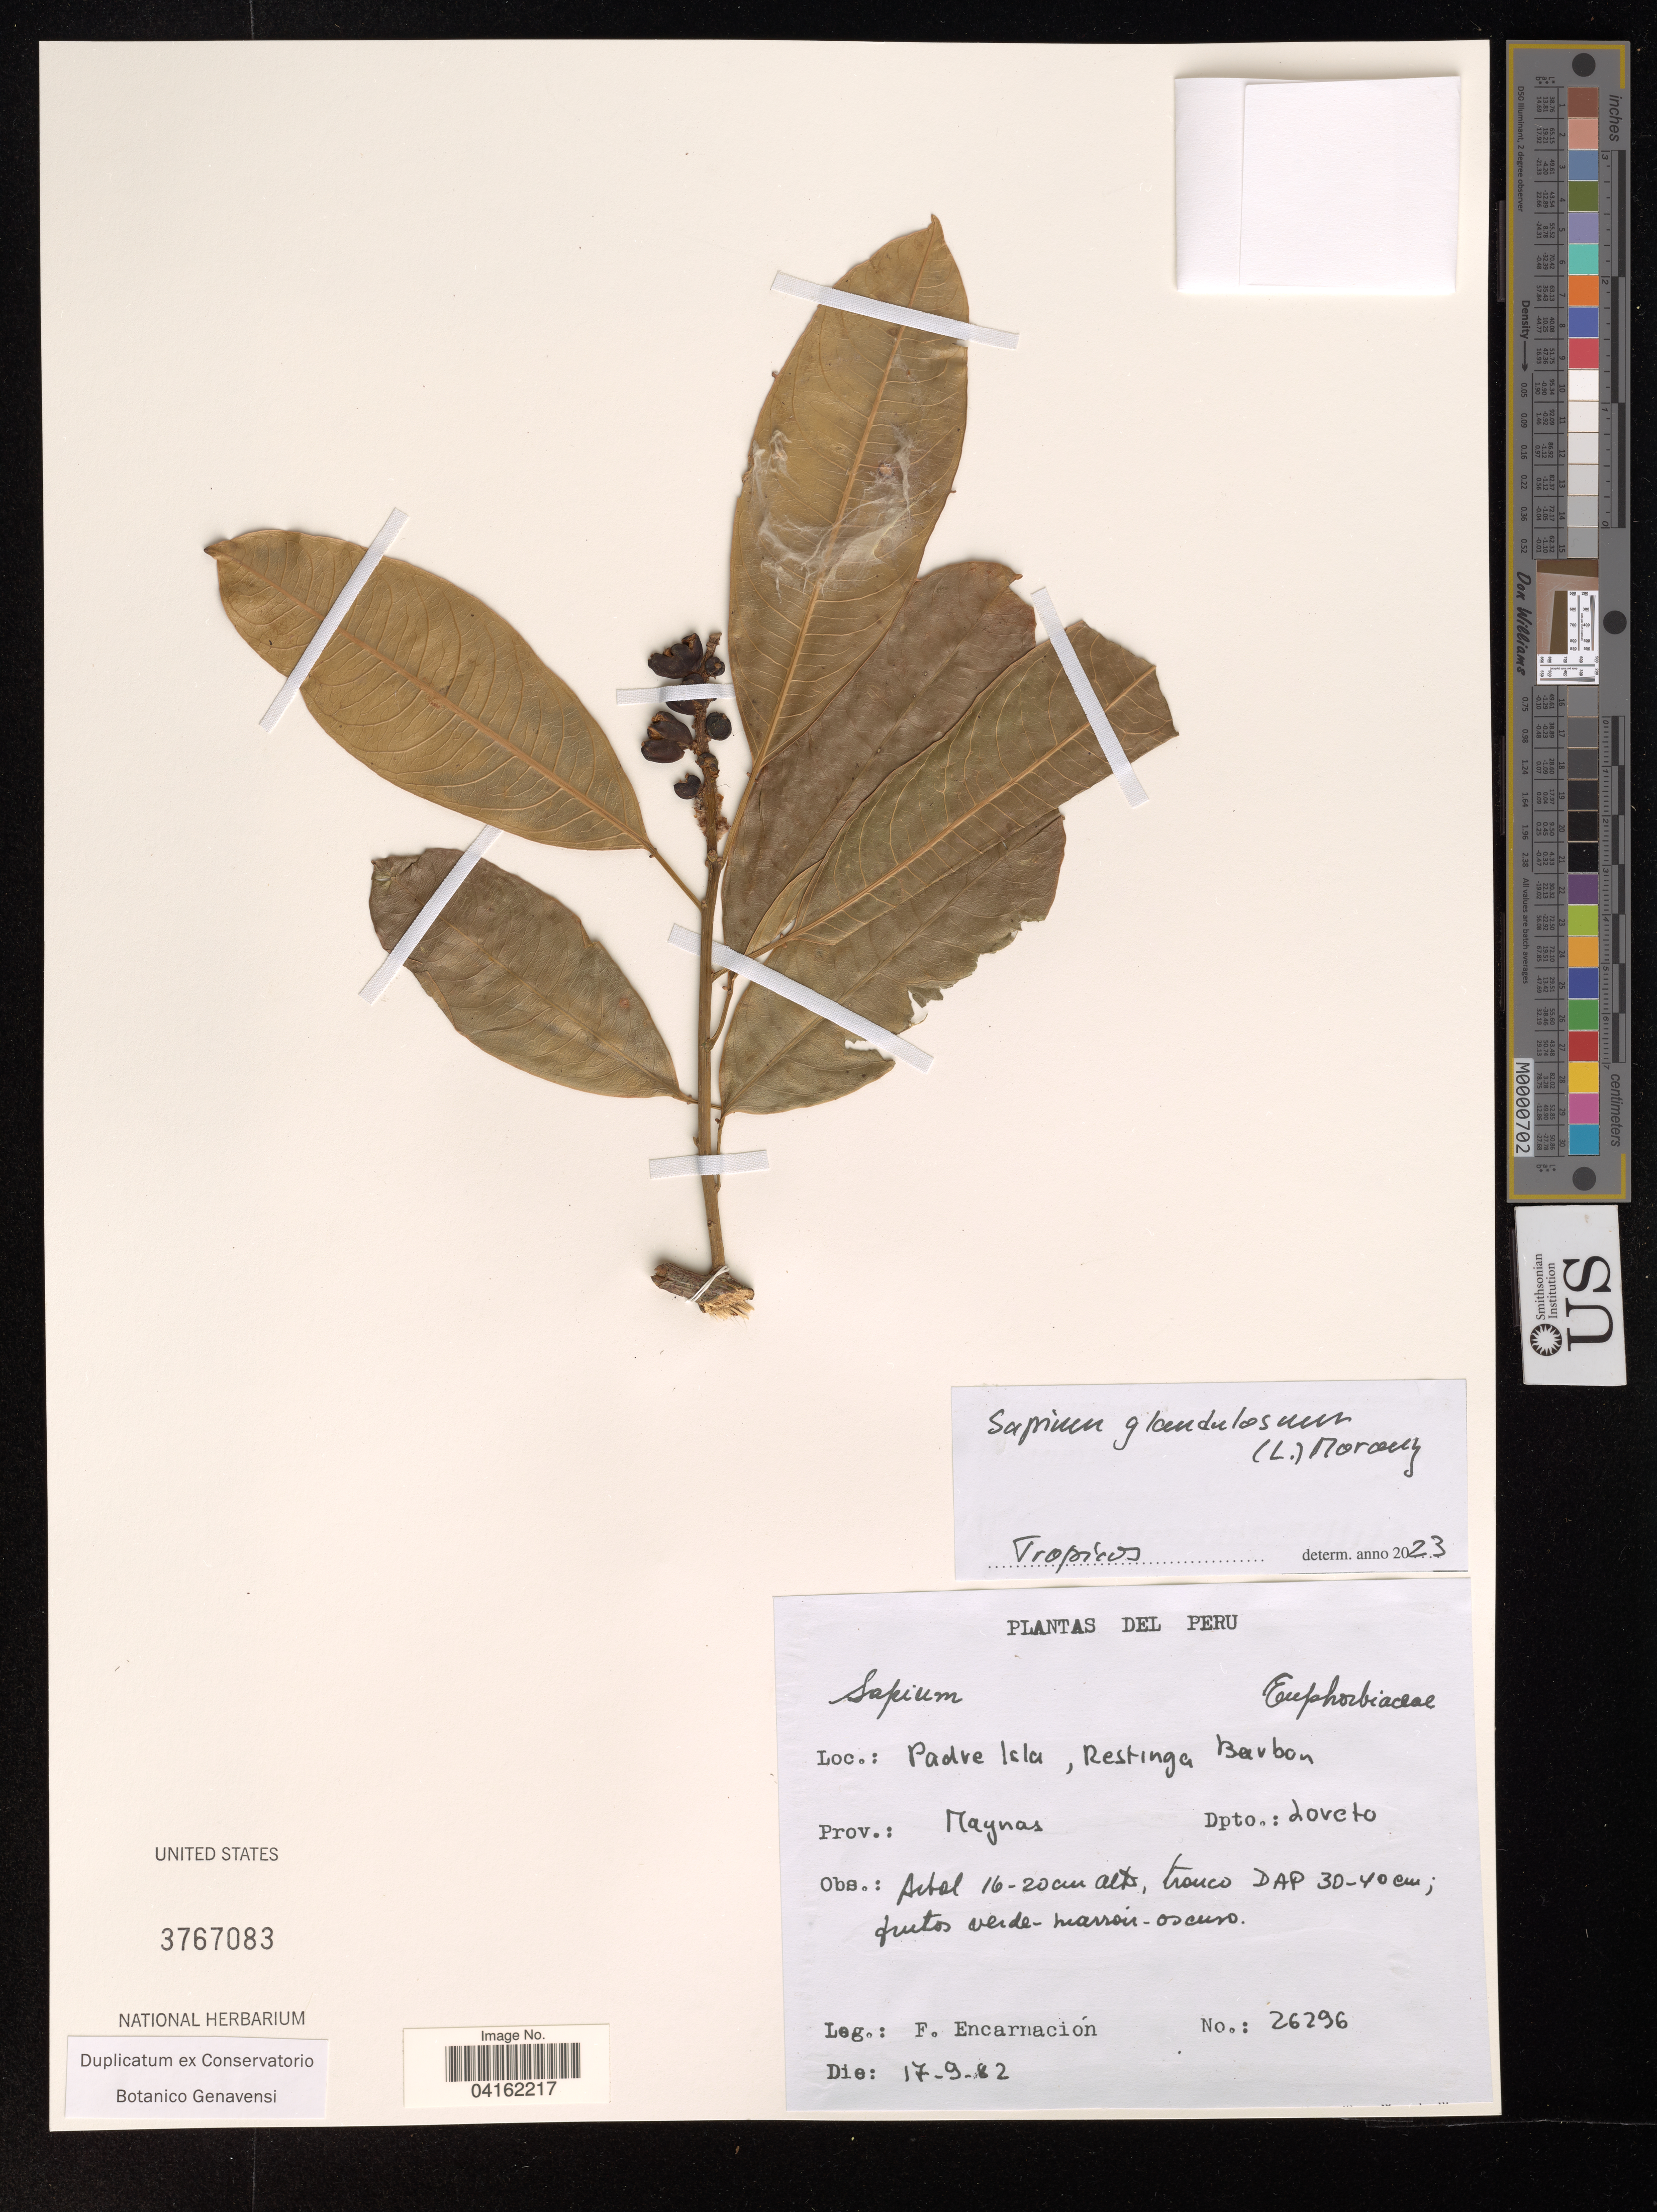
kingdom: Plantae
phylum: Tracheophyta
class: Magnoliopsida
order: Malpighiales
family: Euphorbiaceae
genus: Sapium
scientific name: Sapium glandulosum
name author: (L.) Morong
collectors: F. Encarnación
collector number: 26296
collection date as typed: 17 9 82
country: Peru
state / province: Loreto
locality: Padre Isla, Restinga Barbon. Prov.: Maynas.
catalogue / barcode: US 3767083